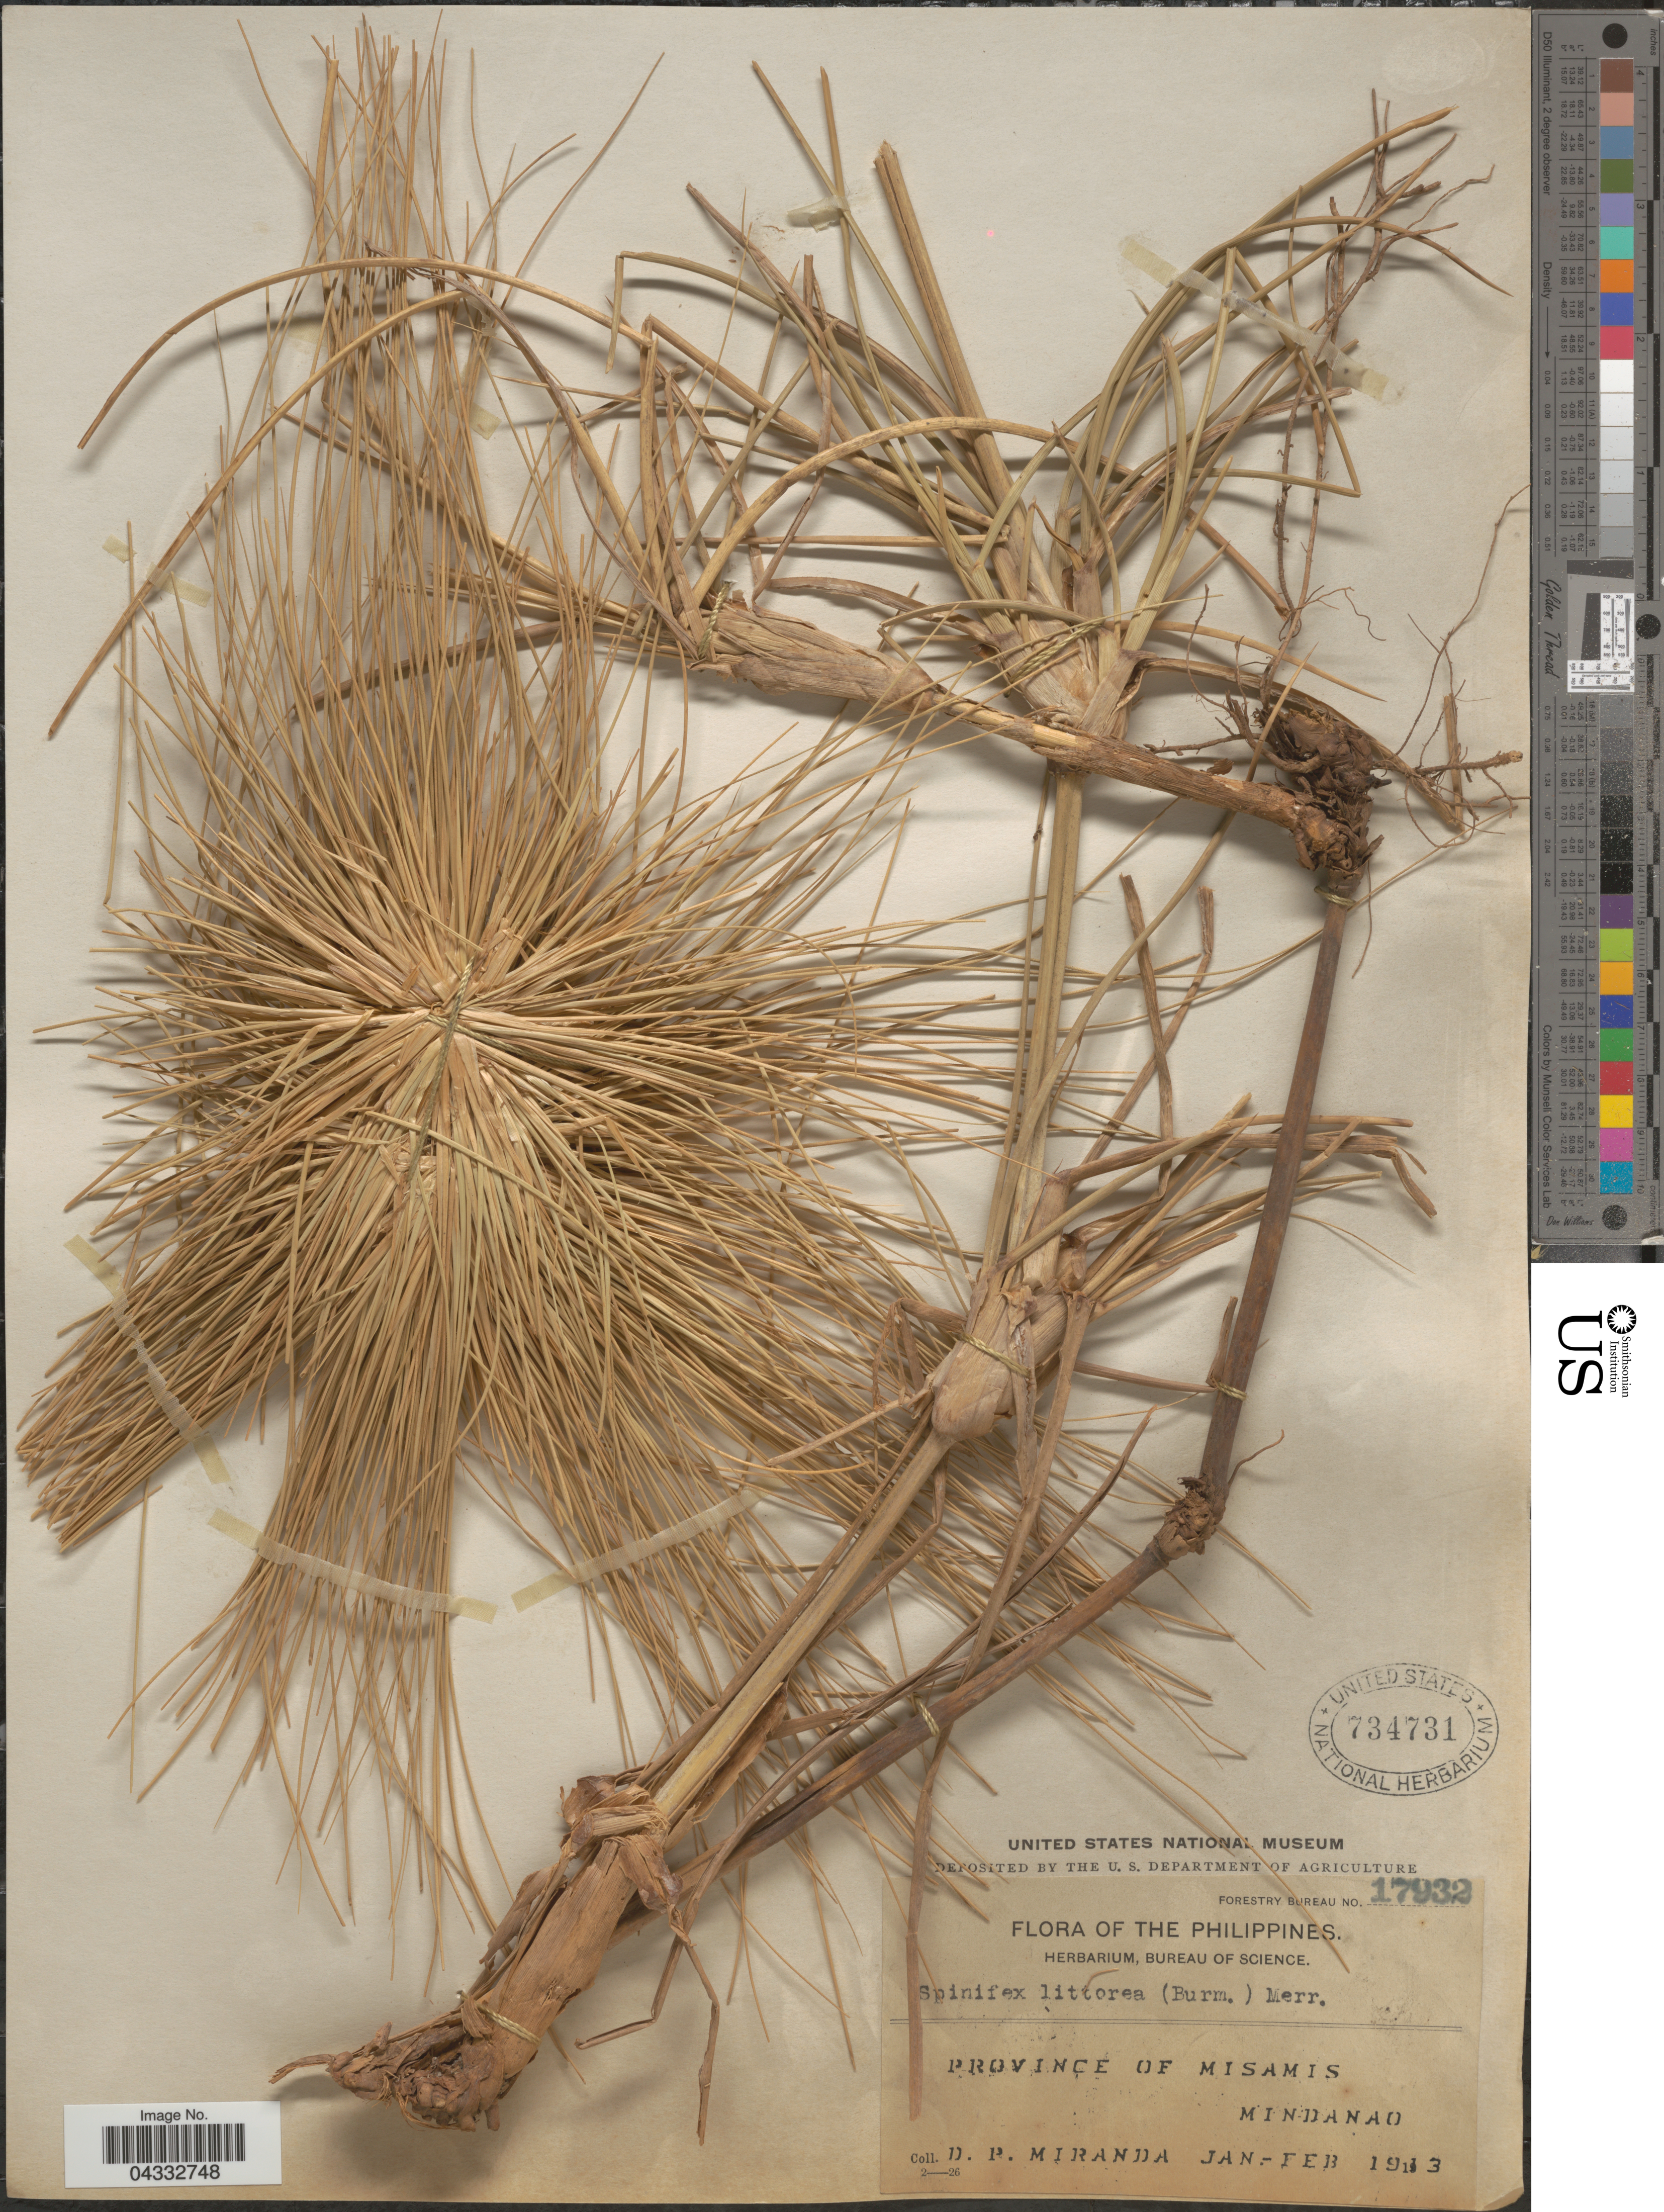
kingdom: Plantae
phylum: Tracheophyta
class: Liliopsida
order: Poales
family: Poaceae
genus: Spinifex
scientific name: Spinifex littoreus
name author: (Burm. f.) Merr.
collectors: D. P. Miranda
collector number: Forestry Bureau 17932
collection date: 1903-01/1903-02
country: Philippines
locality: Province of Misamis. Mindanao.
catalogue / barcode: US 734731